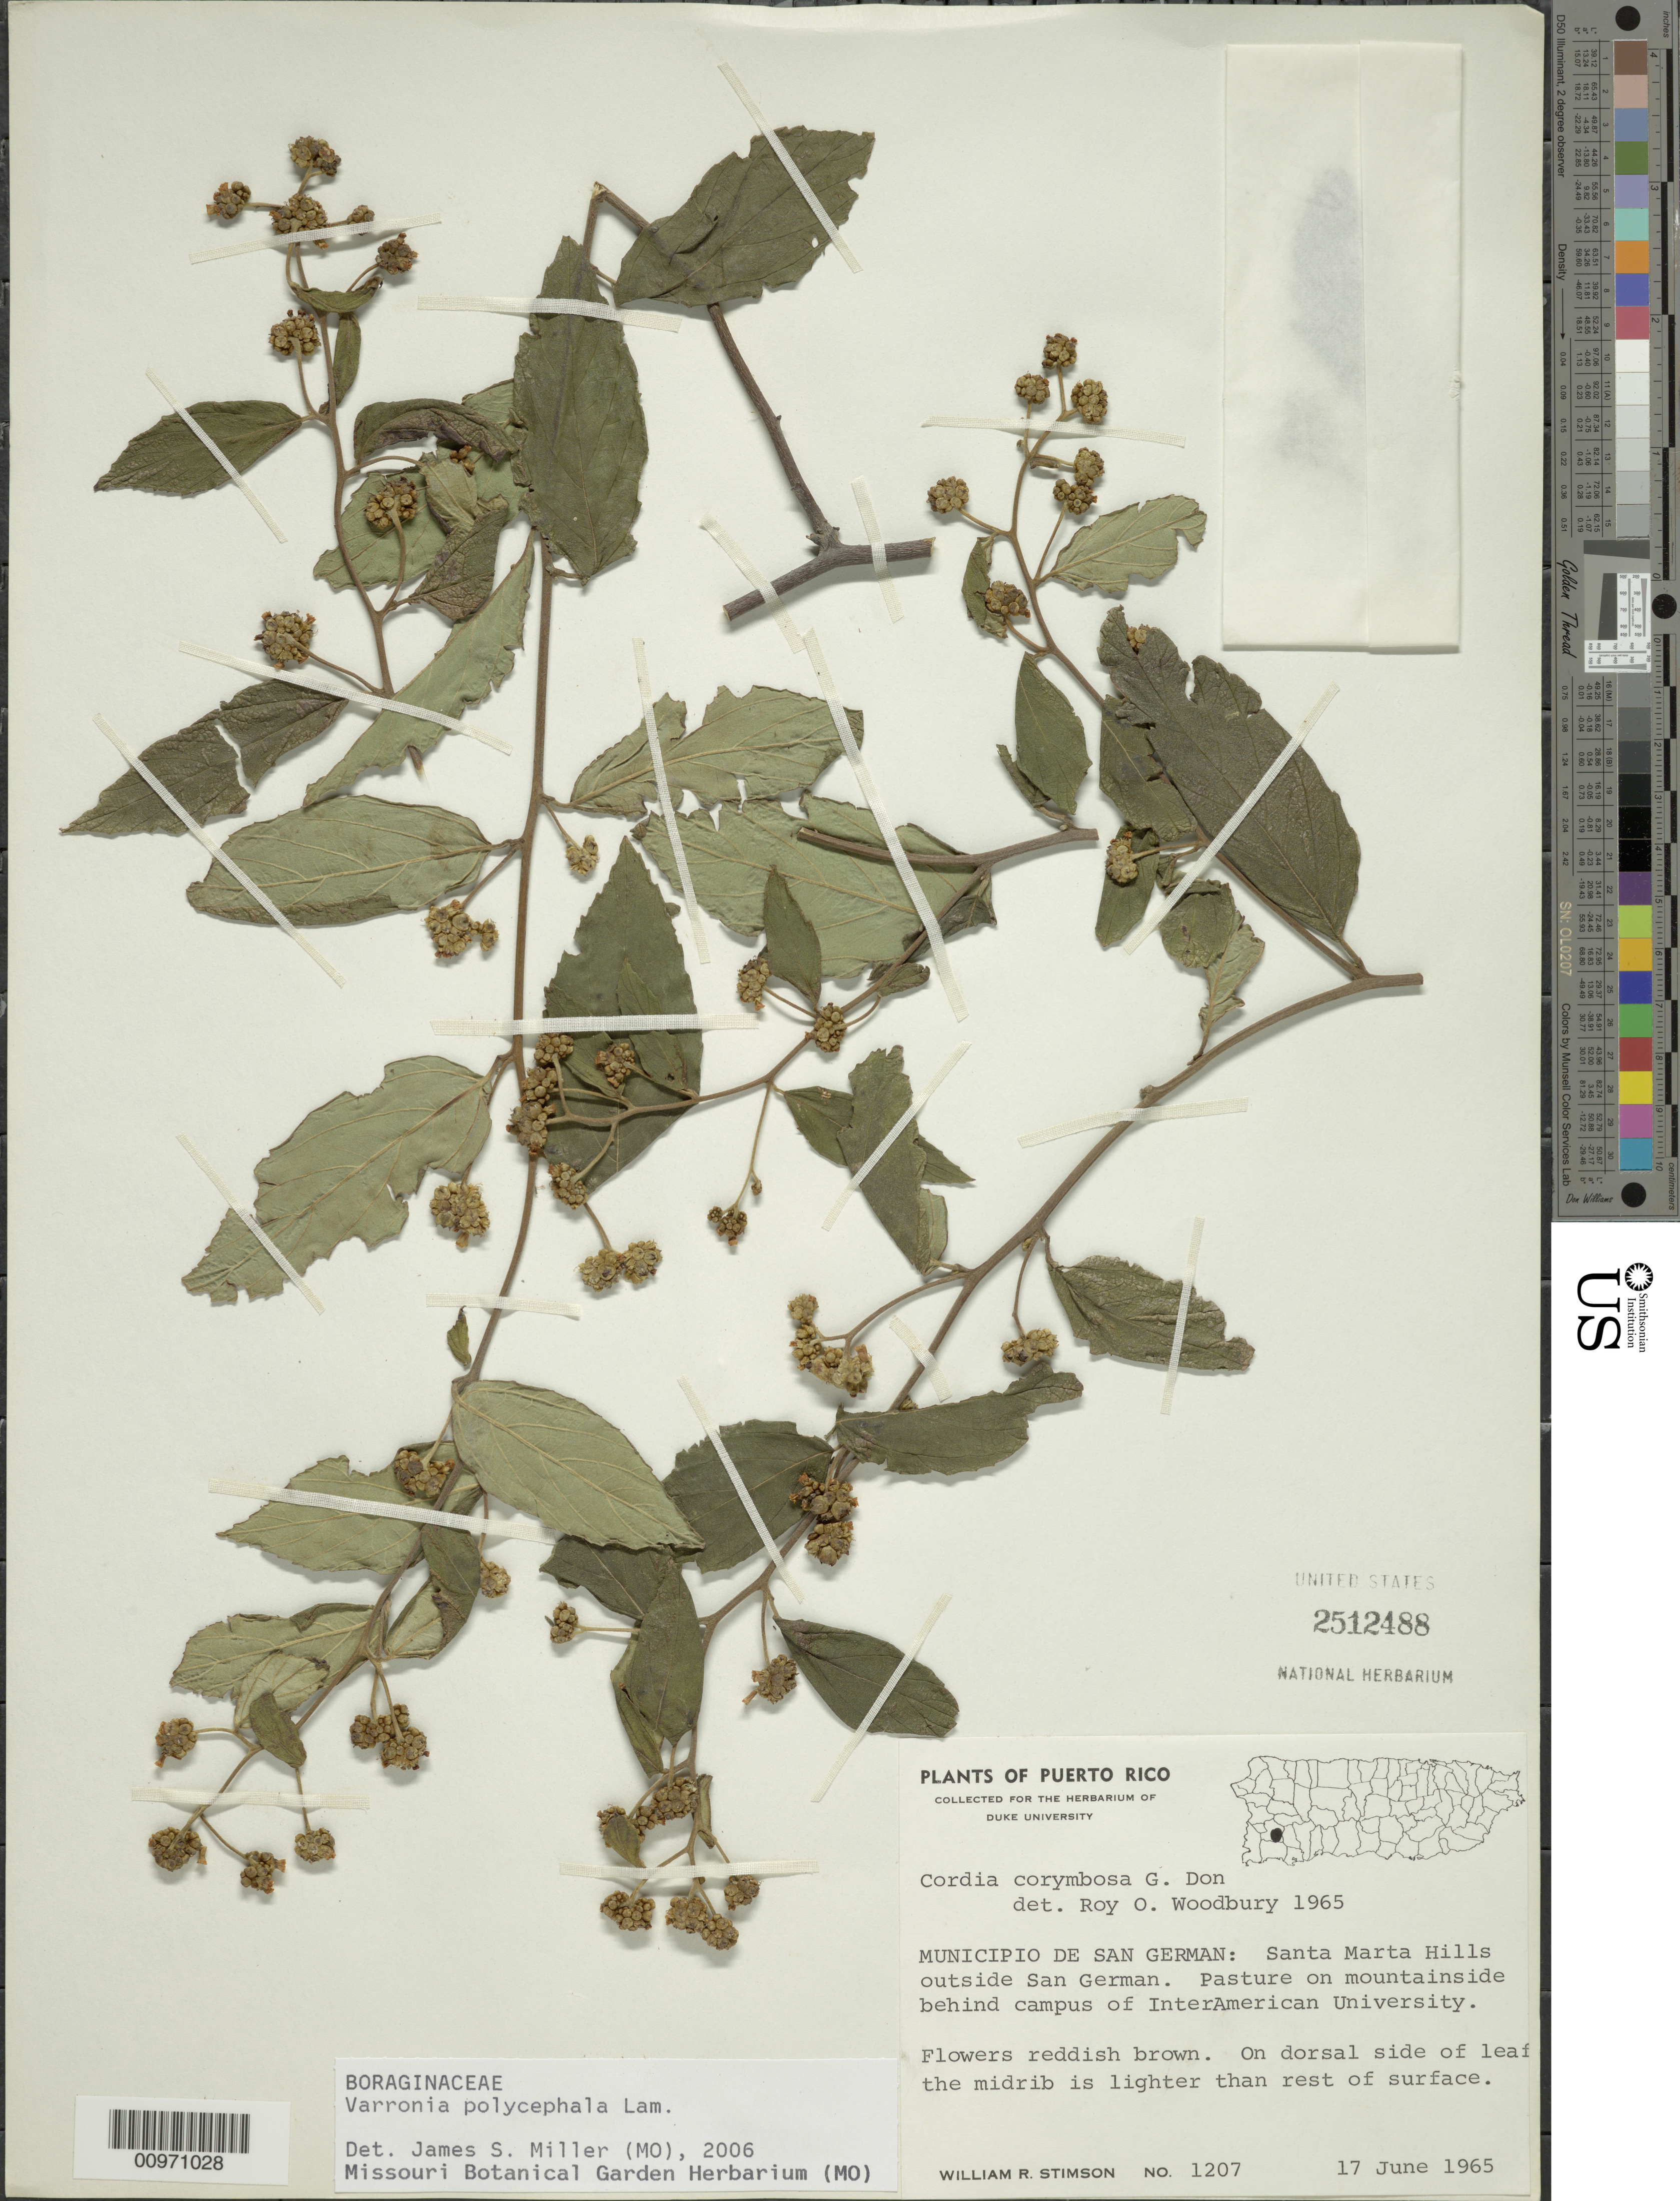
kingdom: Plantae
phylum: Tracheophyta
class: Magnoliopsida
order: Boraginales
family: Cordiaceae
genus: Varronia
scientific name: Varronia polycephala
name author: Lam.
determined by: Miller, James S., (MO), Missouri Botanical Garden (UNITED STATES)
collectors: W. R. Stimson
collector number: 1207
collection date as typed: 17 Jun 1965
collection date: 1965-06-17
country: Puerto Rico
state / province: San Germán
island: Puerto Rico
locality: Municipo de San German, Santa Marta Hills outside San German, behind campus of InterAmerican University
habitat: Pasture on mountainside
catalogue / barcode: US 2512488